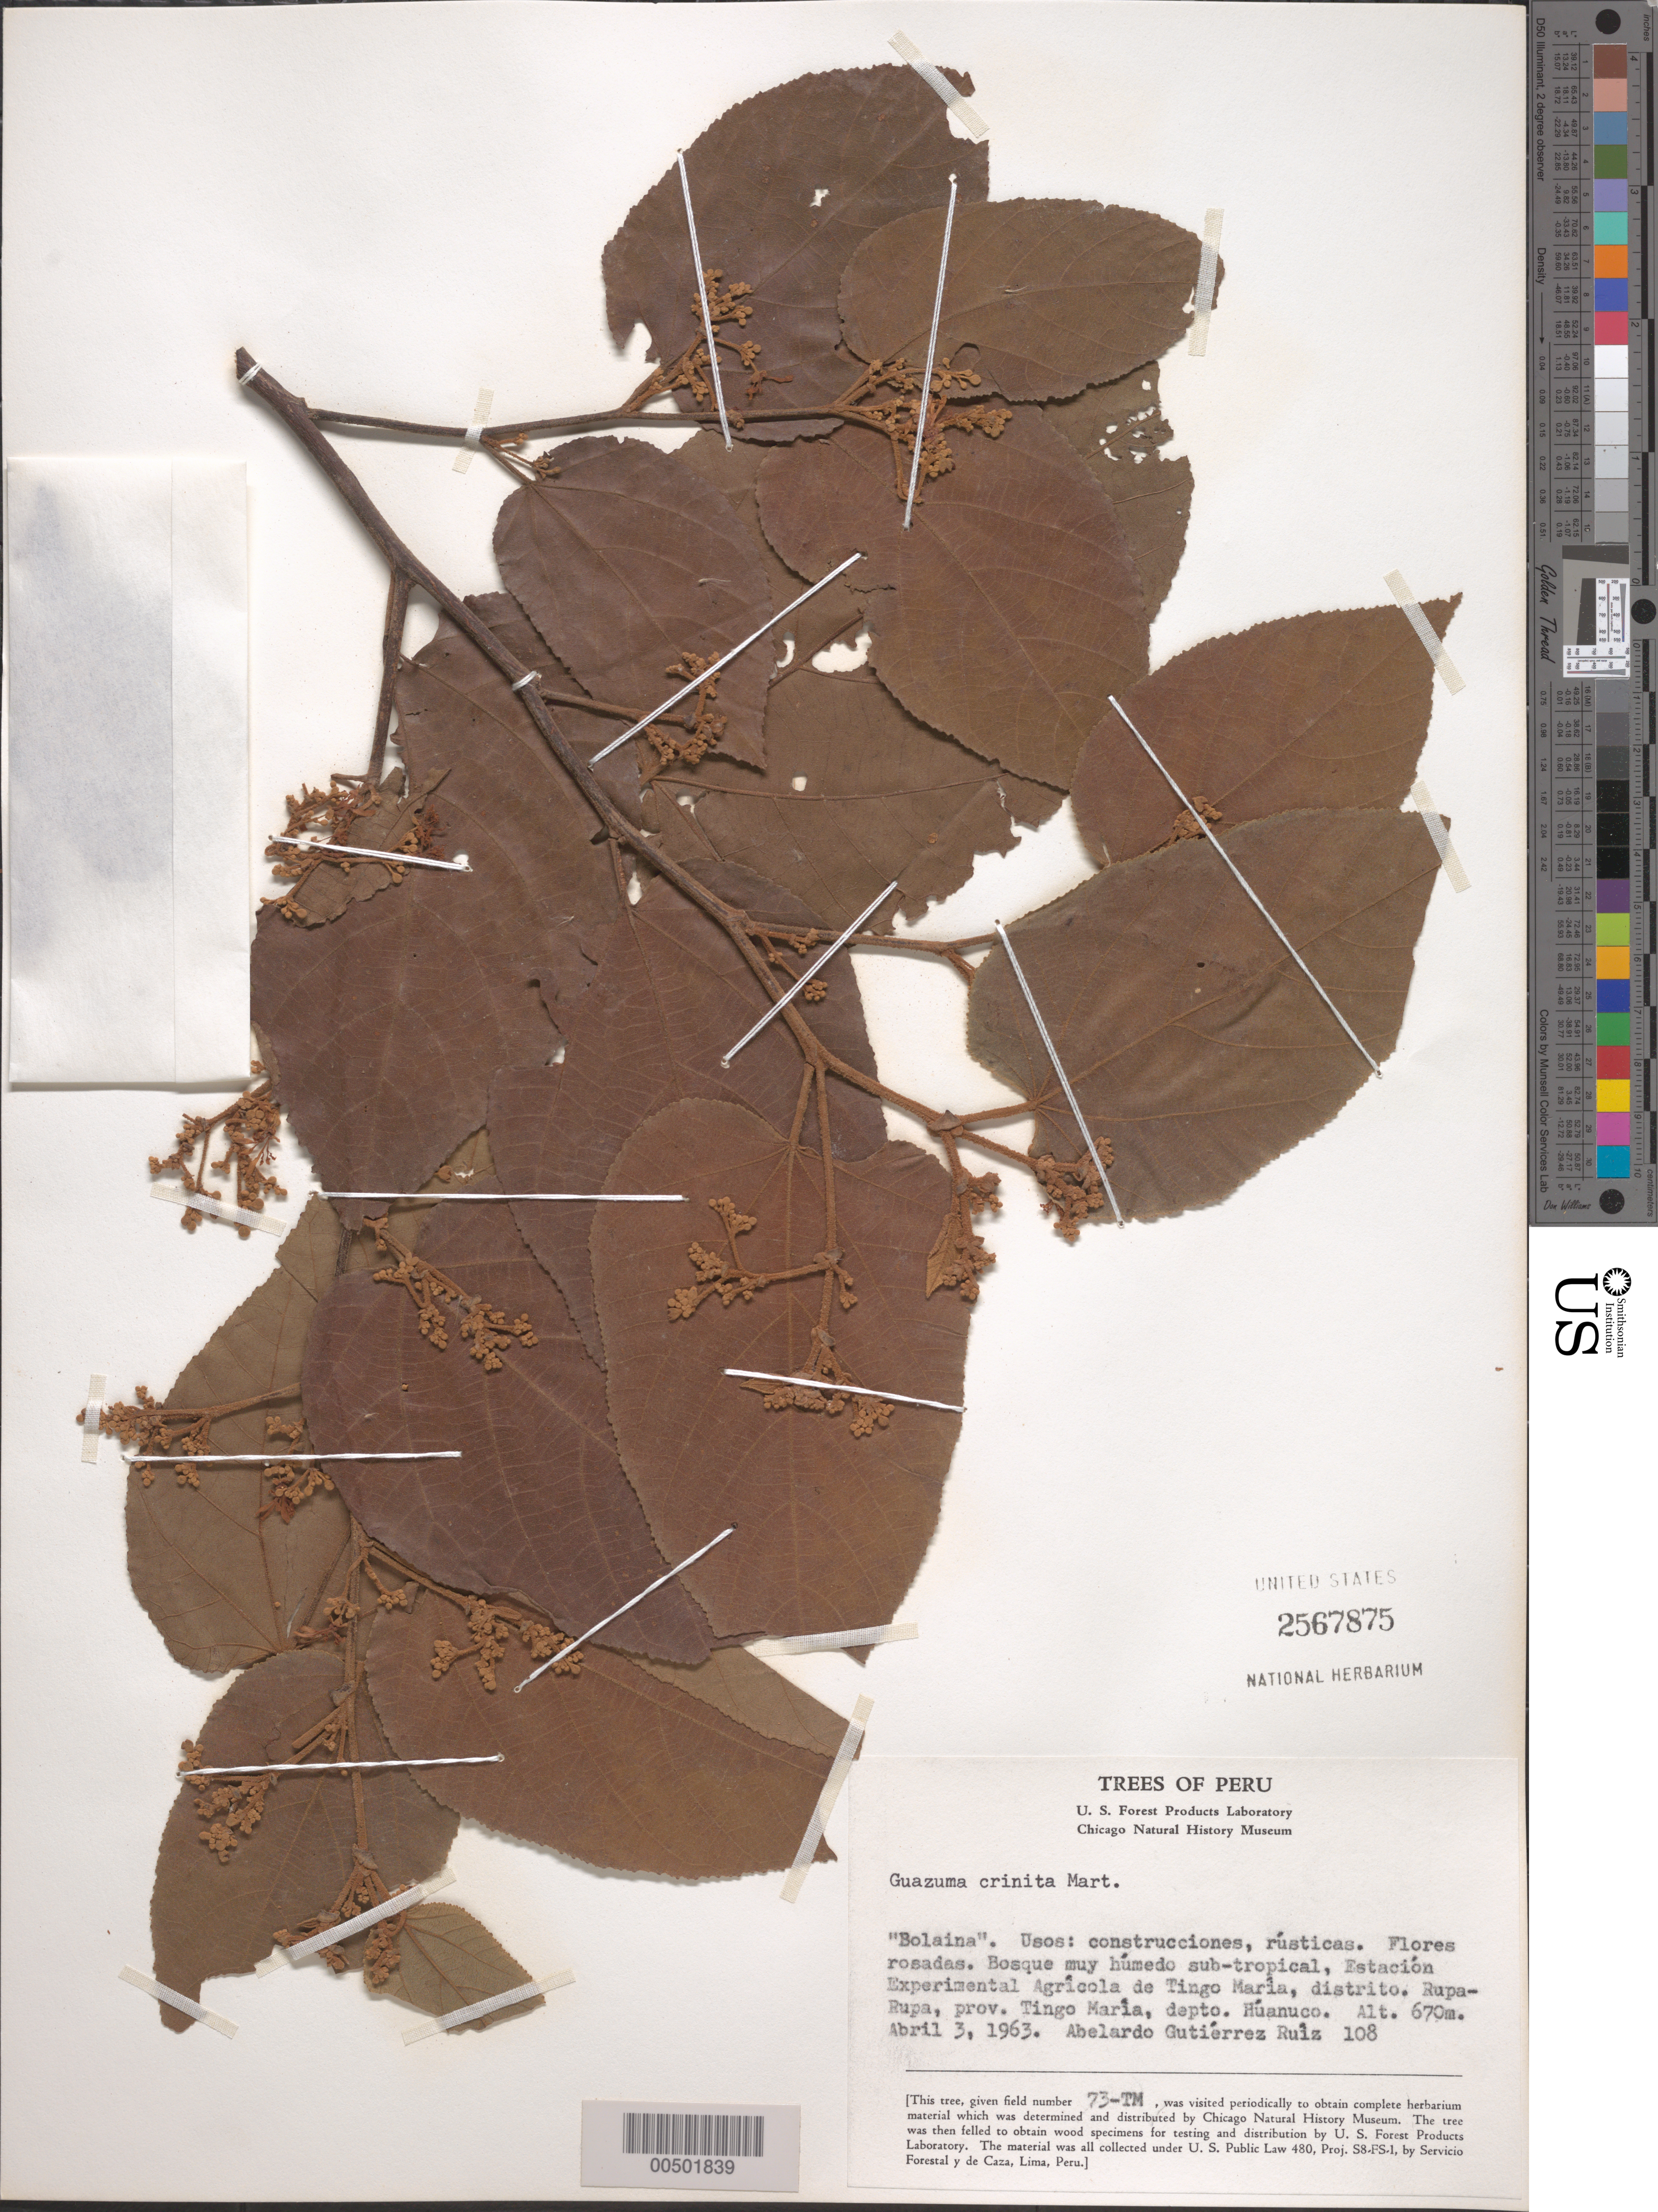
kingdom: Plantae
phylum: Tracheophyta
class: Magnoliopsida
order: Malvales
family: Malvaceae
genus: Guazuma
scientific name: Guazuma crinita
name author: Mart.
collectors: A. Gutiérrez-Ruis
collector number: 108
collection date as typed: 03 Apr 1963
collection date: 1963-04-03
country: Peru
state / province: Huánuco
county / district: Leoncio Prado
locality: Tingo María Prov., Estación Experimental Agrícola de Tingo María, Distrito Rupa-Rupa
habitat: Bosque muy húmedo sub-tropical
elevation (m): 670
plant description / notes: Common name: Bolaina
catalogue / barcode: US 2567875